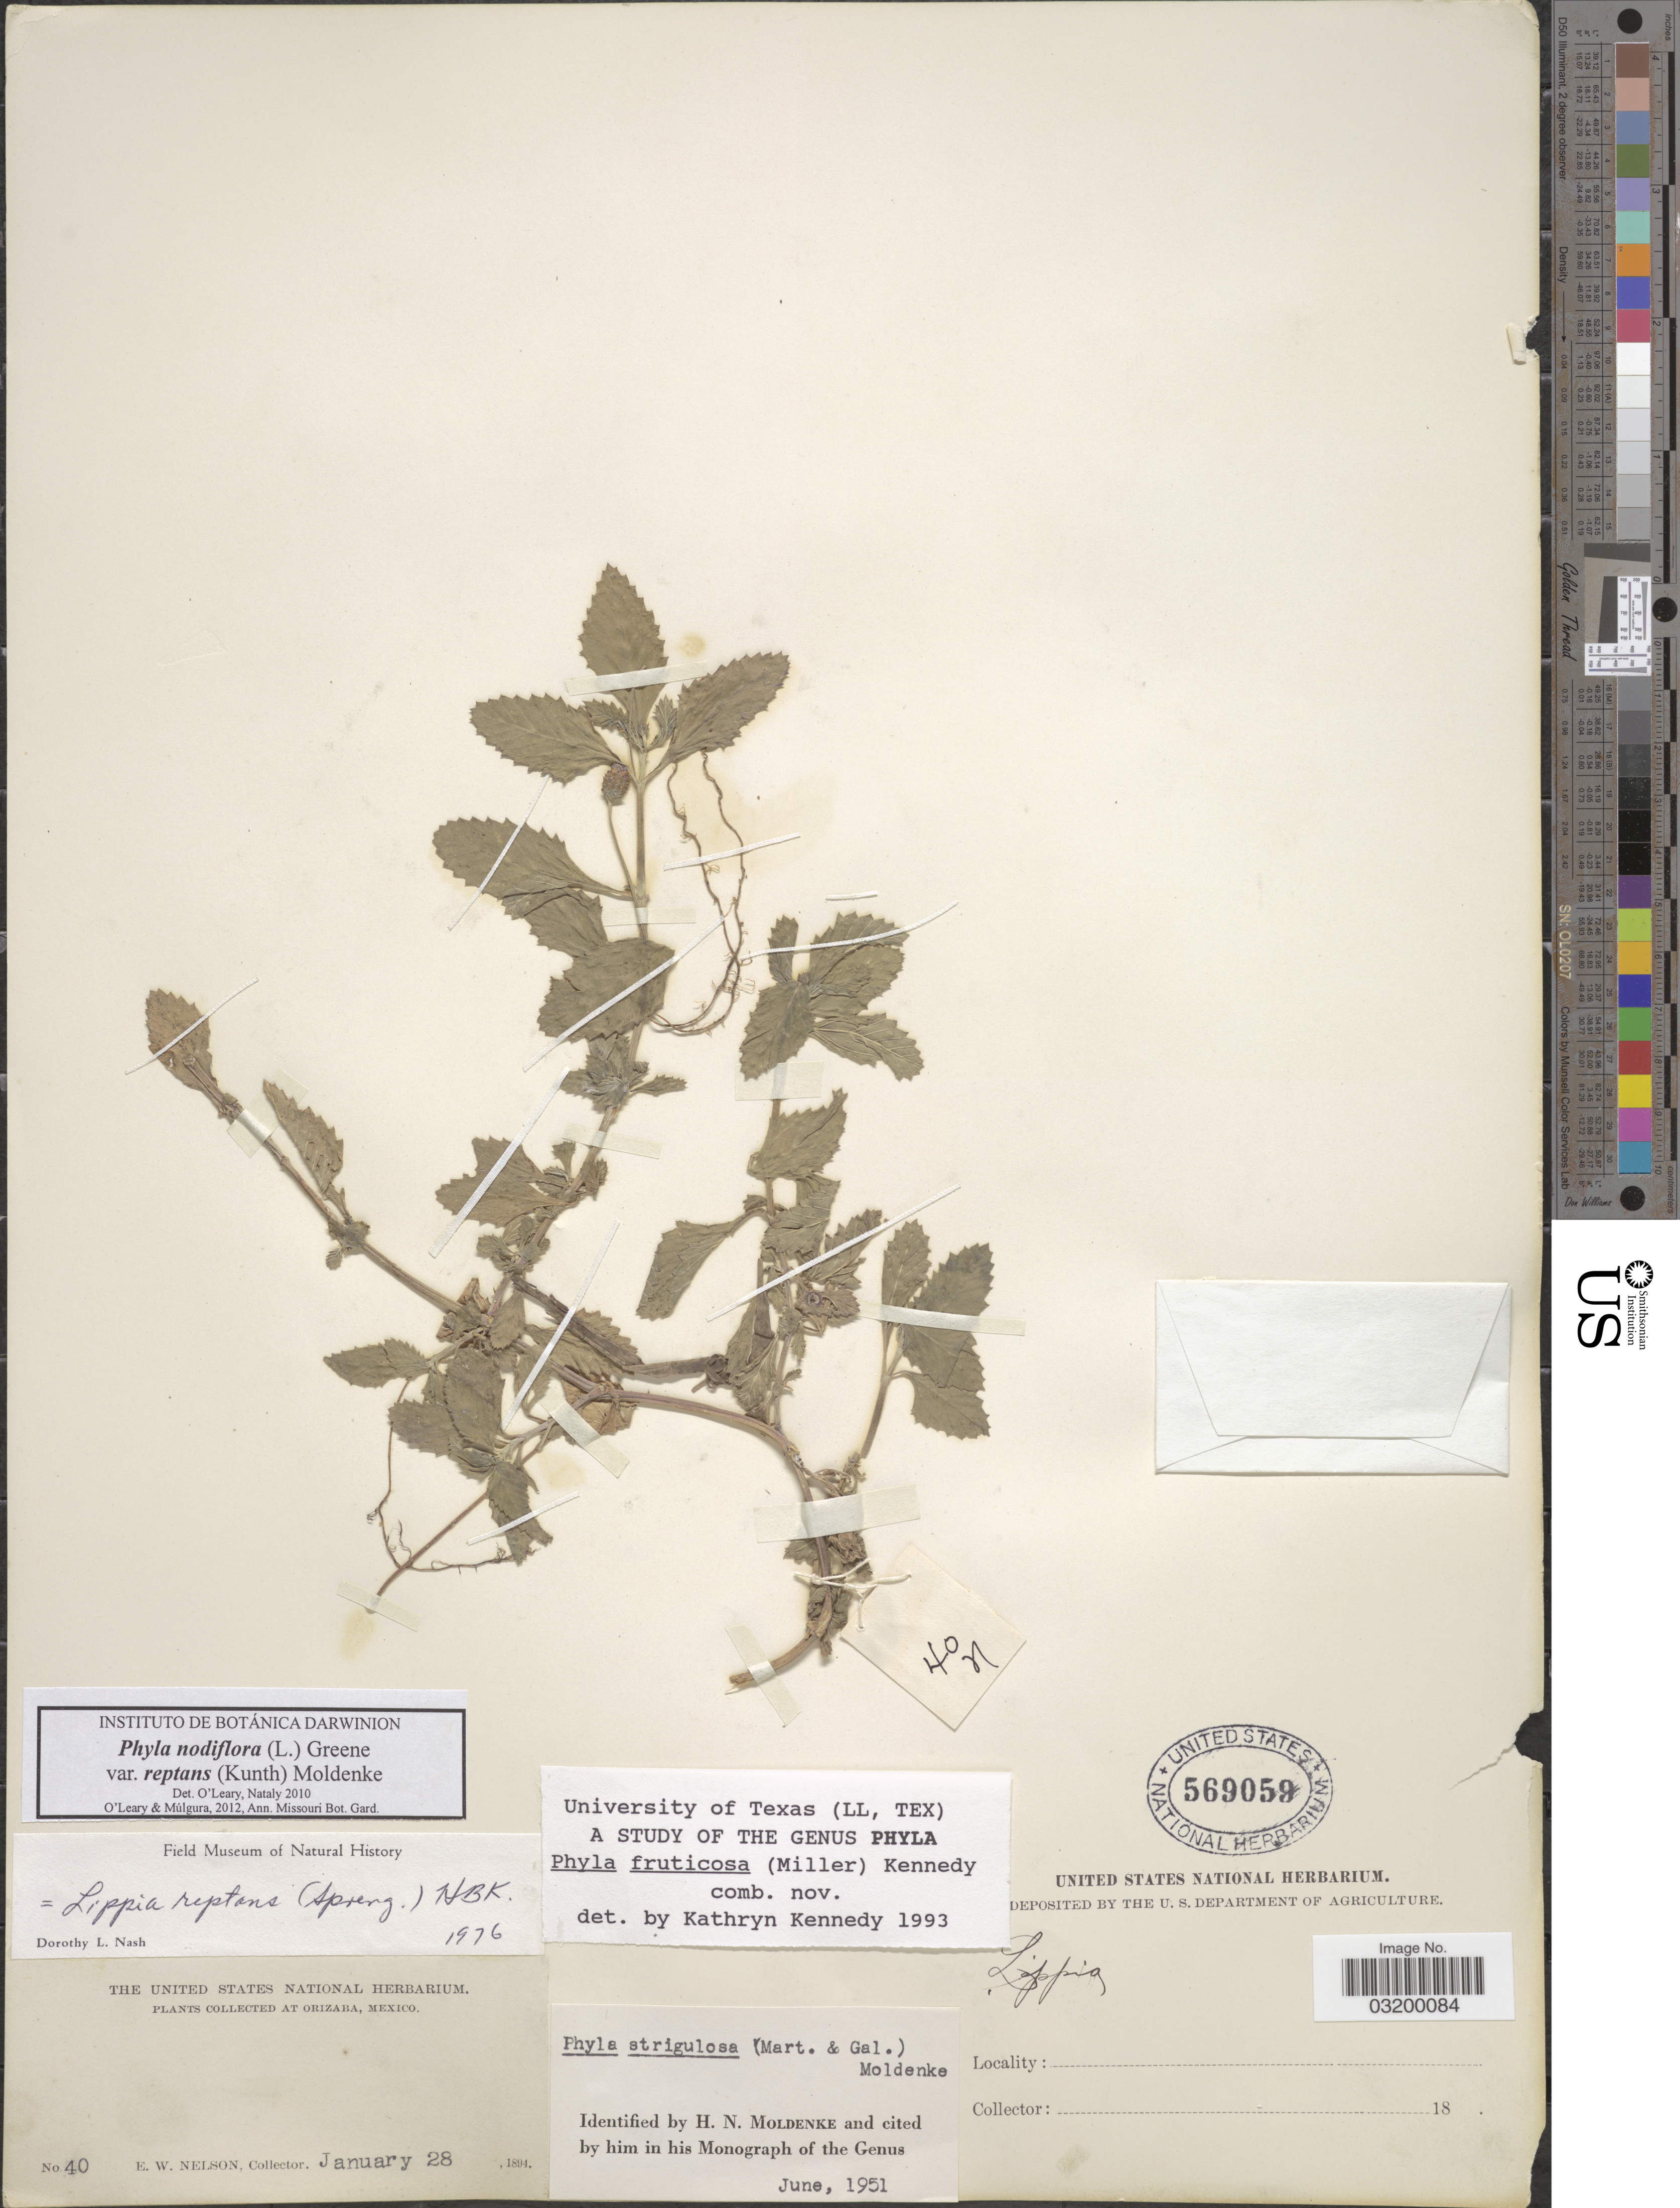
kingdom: Plantae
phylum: Tracheophyta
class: Magnoliopsida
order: Lamiales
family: Verbenaceae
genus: Phyla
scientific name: Phyla nodiflora var. reptans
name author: (Kunth) Moldenke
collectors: E. W. Nelson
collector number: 40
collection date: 1894-01-28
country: Mexico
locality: At Orizaba.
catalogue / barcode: US 569059